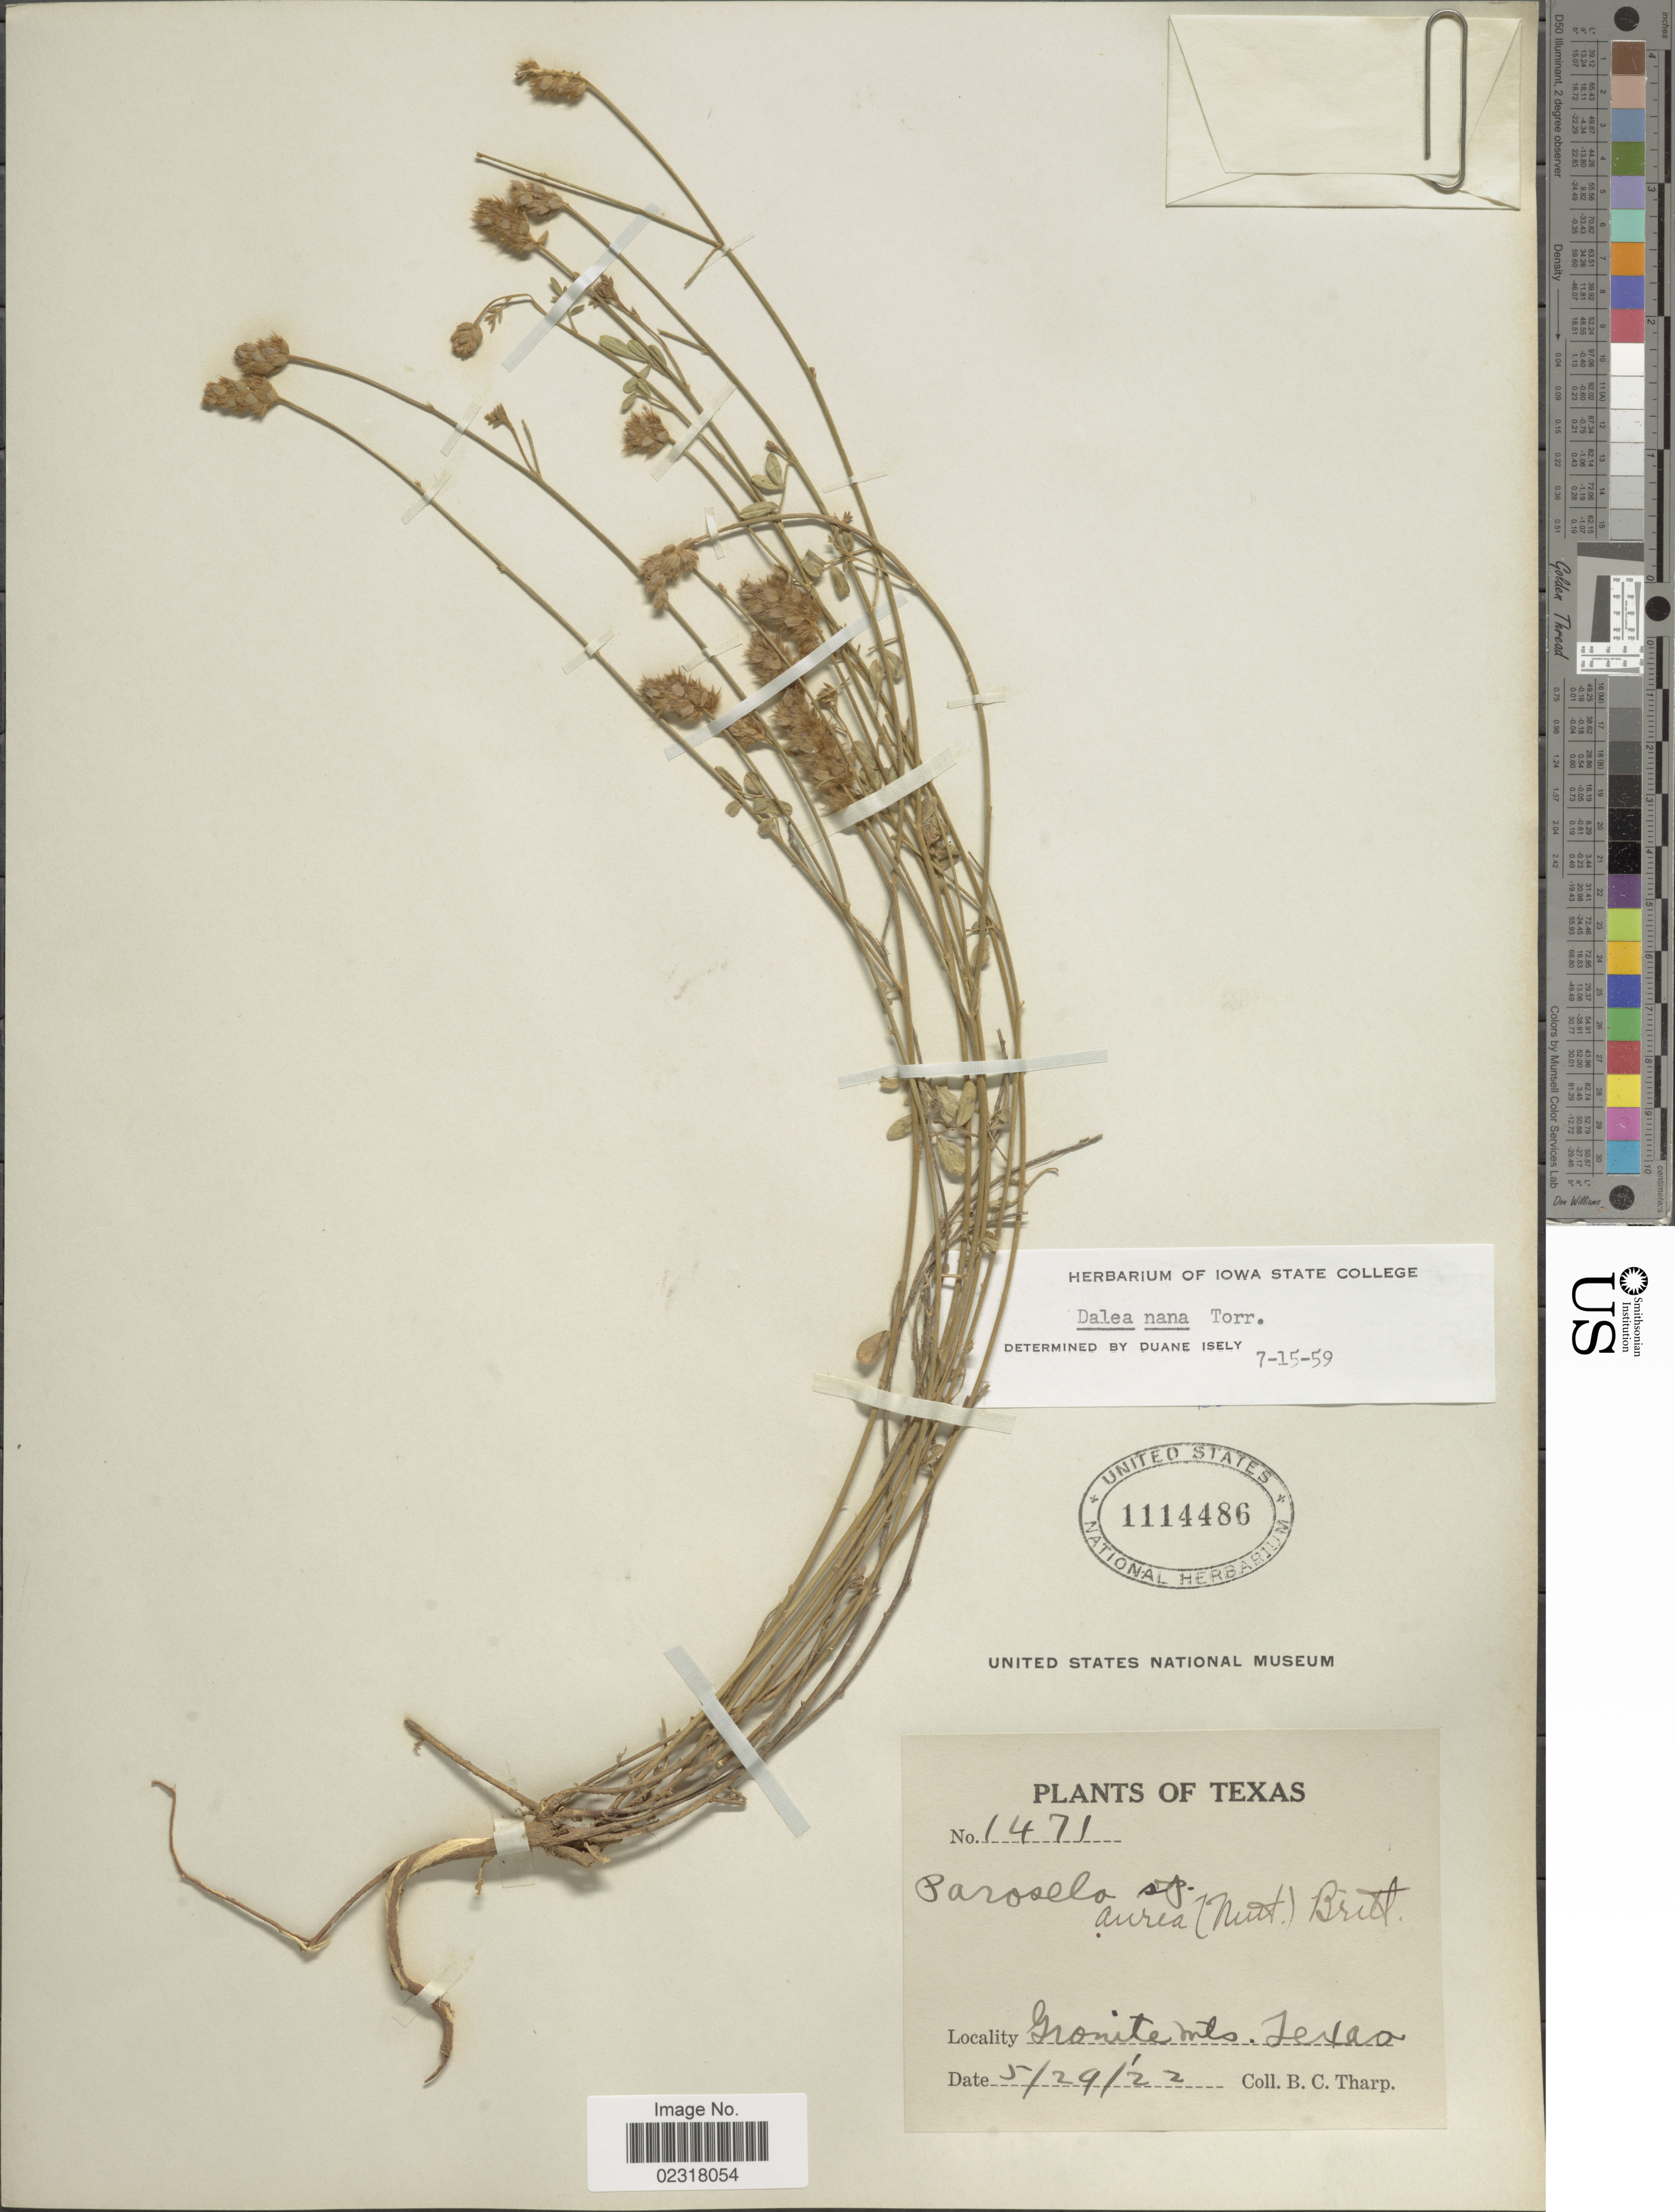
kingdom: Plantae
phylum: Tracheophyta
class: Magnoliopsida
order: Fabales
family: Fabaceae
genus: Dalea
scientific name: Dalea nana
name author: Torr. & A. Gray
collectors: B. C. Tharp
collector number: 1471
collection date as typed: Transcribed d/m/y: 29/5/22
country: United States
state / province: Texas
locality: Granite Mts.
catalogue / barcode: US 1114486